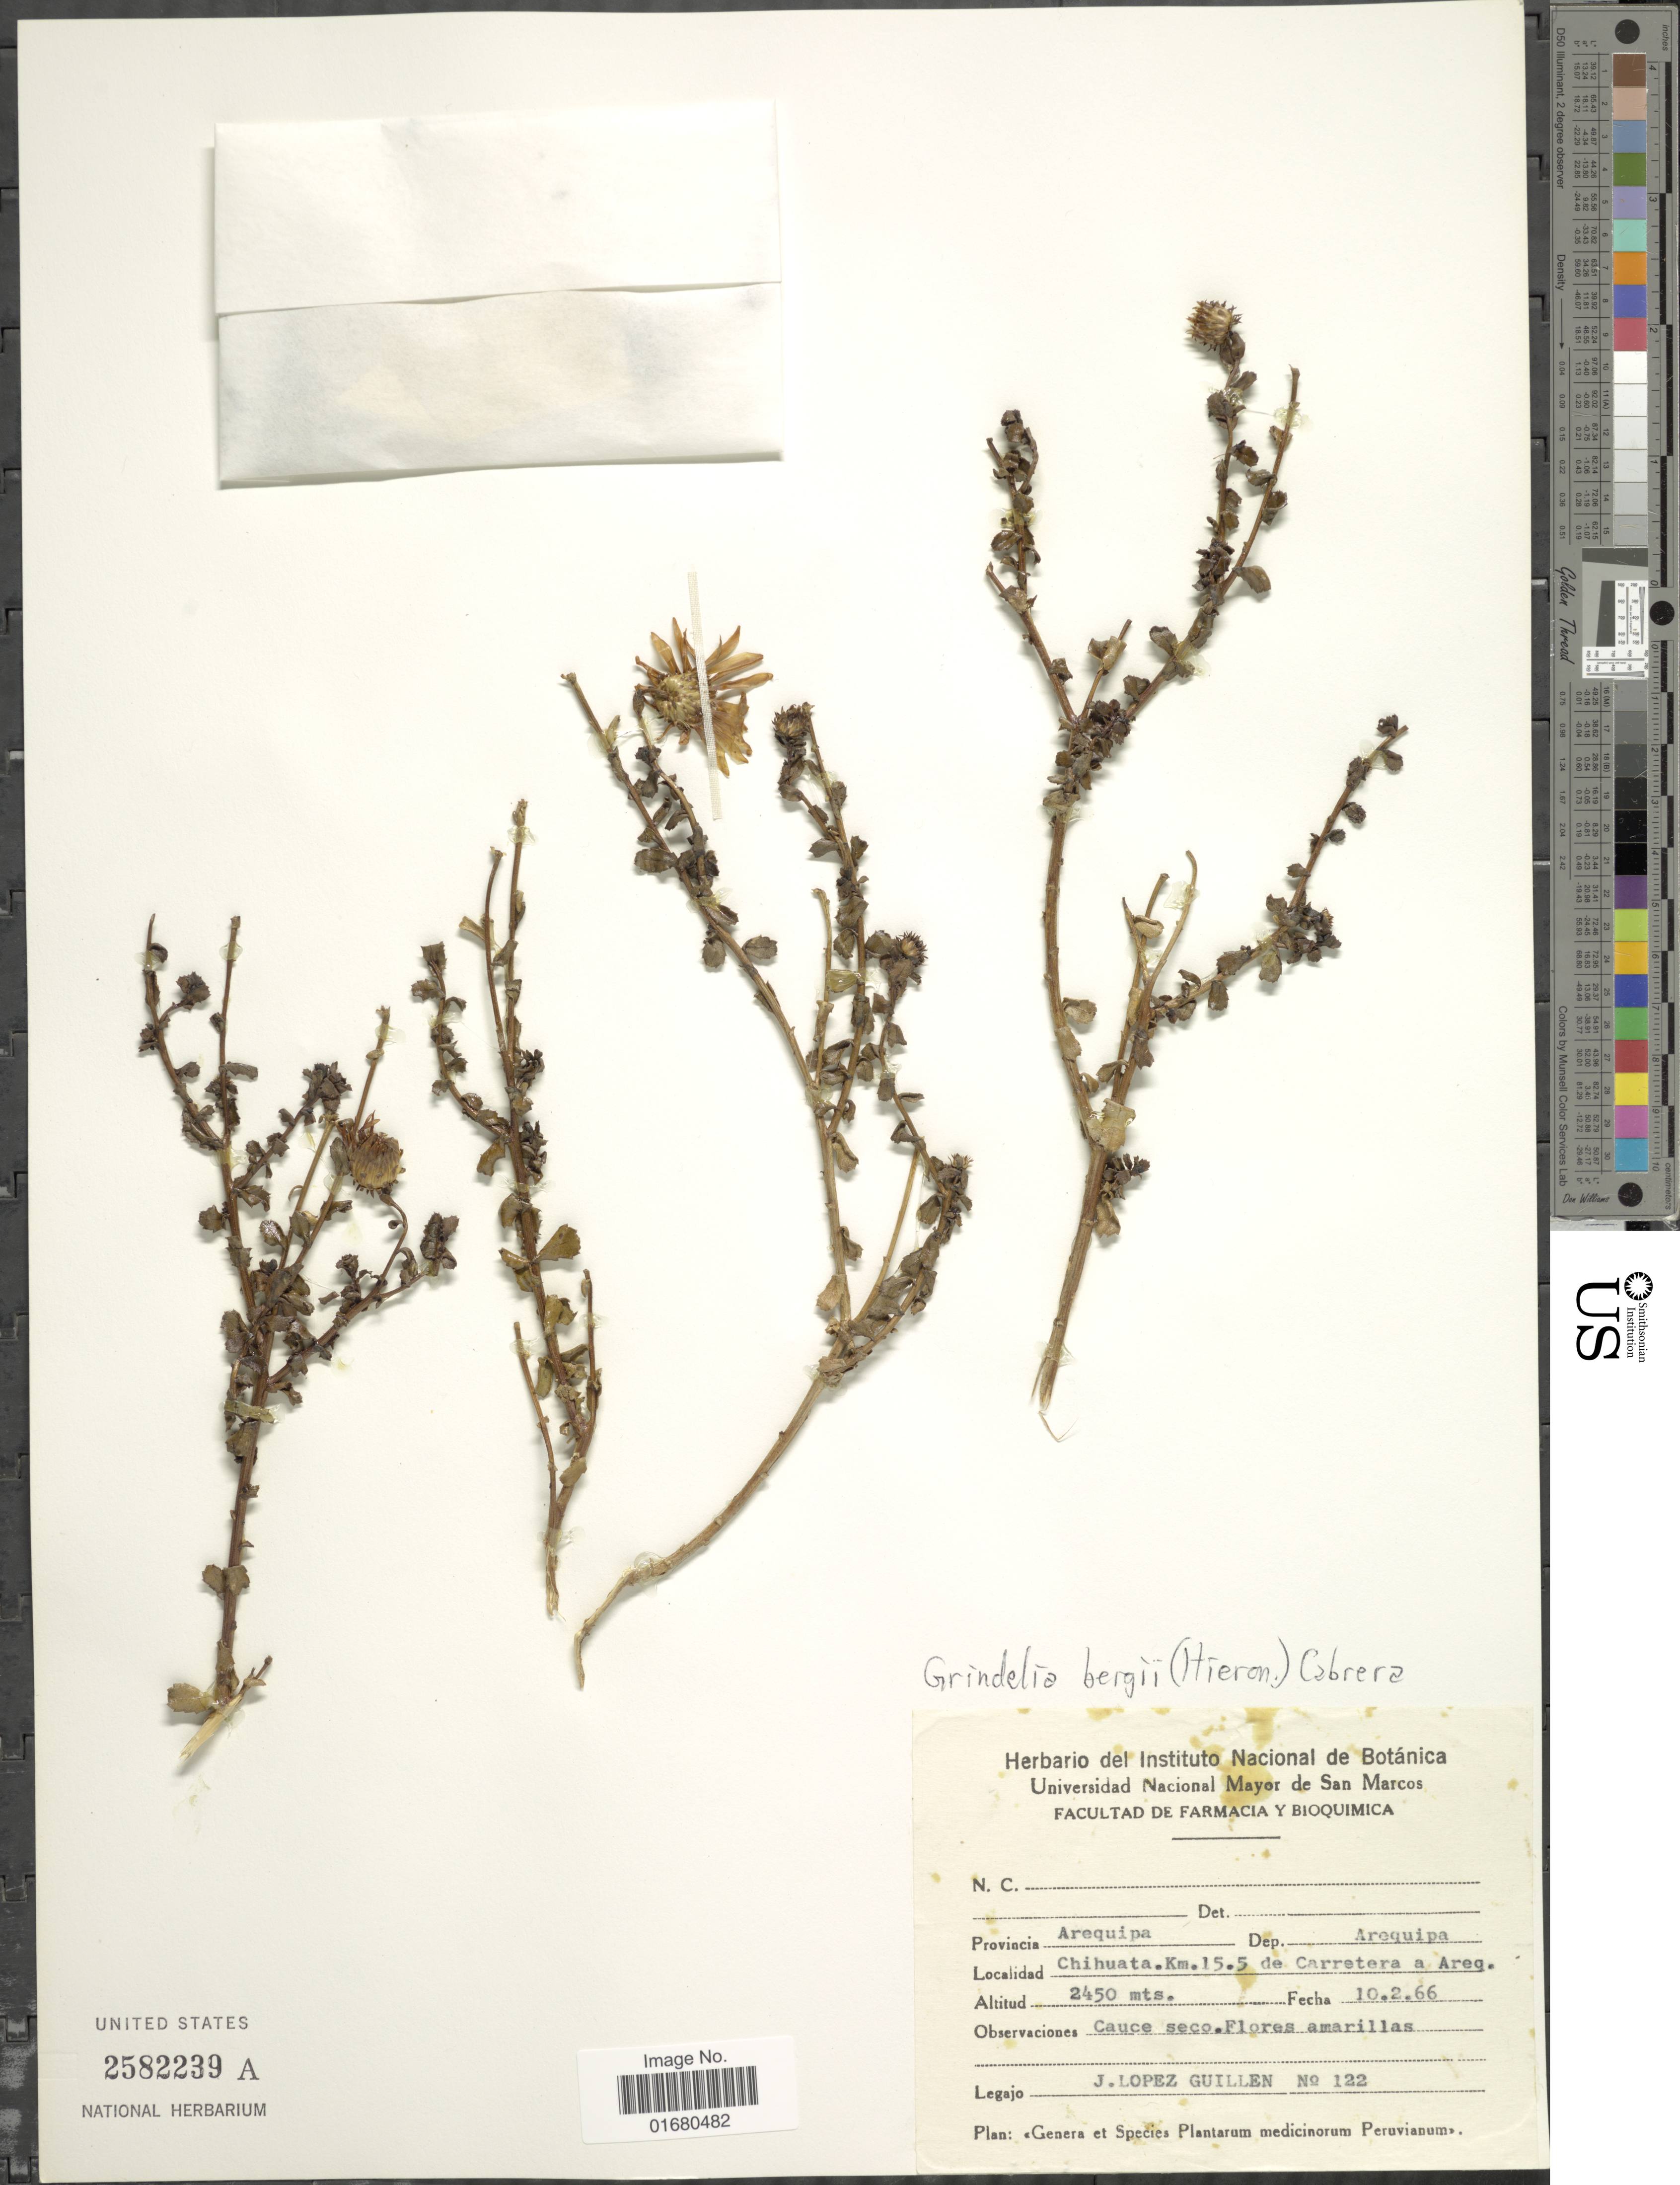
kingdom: Plantae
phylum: Tracheophyta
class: Magnoliopsida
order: Asterales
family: Asteraceae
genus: Grindelia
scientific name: Grindelia brachystephana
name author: Griseb.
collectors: J. López Guillén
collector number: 122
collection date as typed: Transcribed d/m/y: 10/2/66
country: Peru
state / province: Arequipa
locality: Dept. Arequipa, Chihuata. km. 15. 5 de Carretera a Areg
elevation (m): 2450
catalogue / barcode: US 2582239A